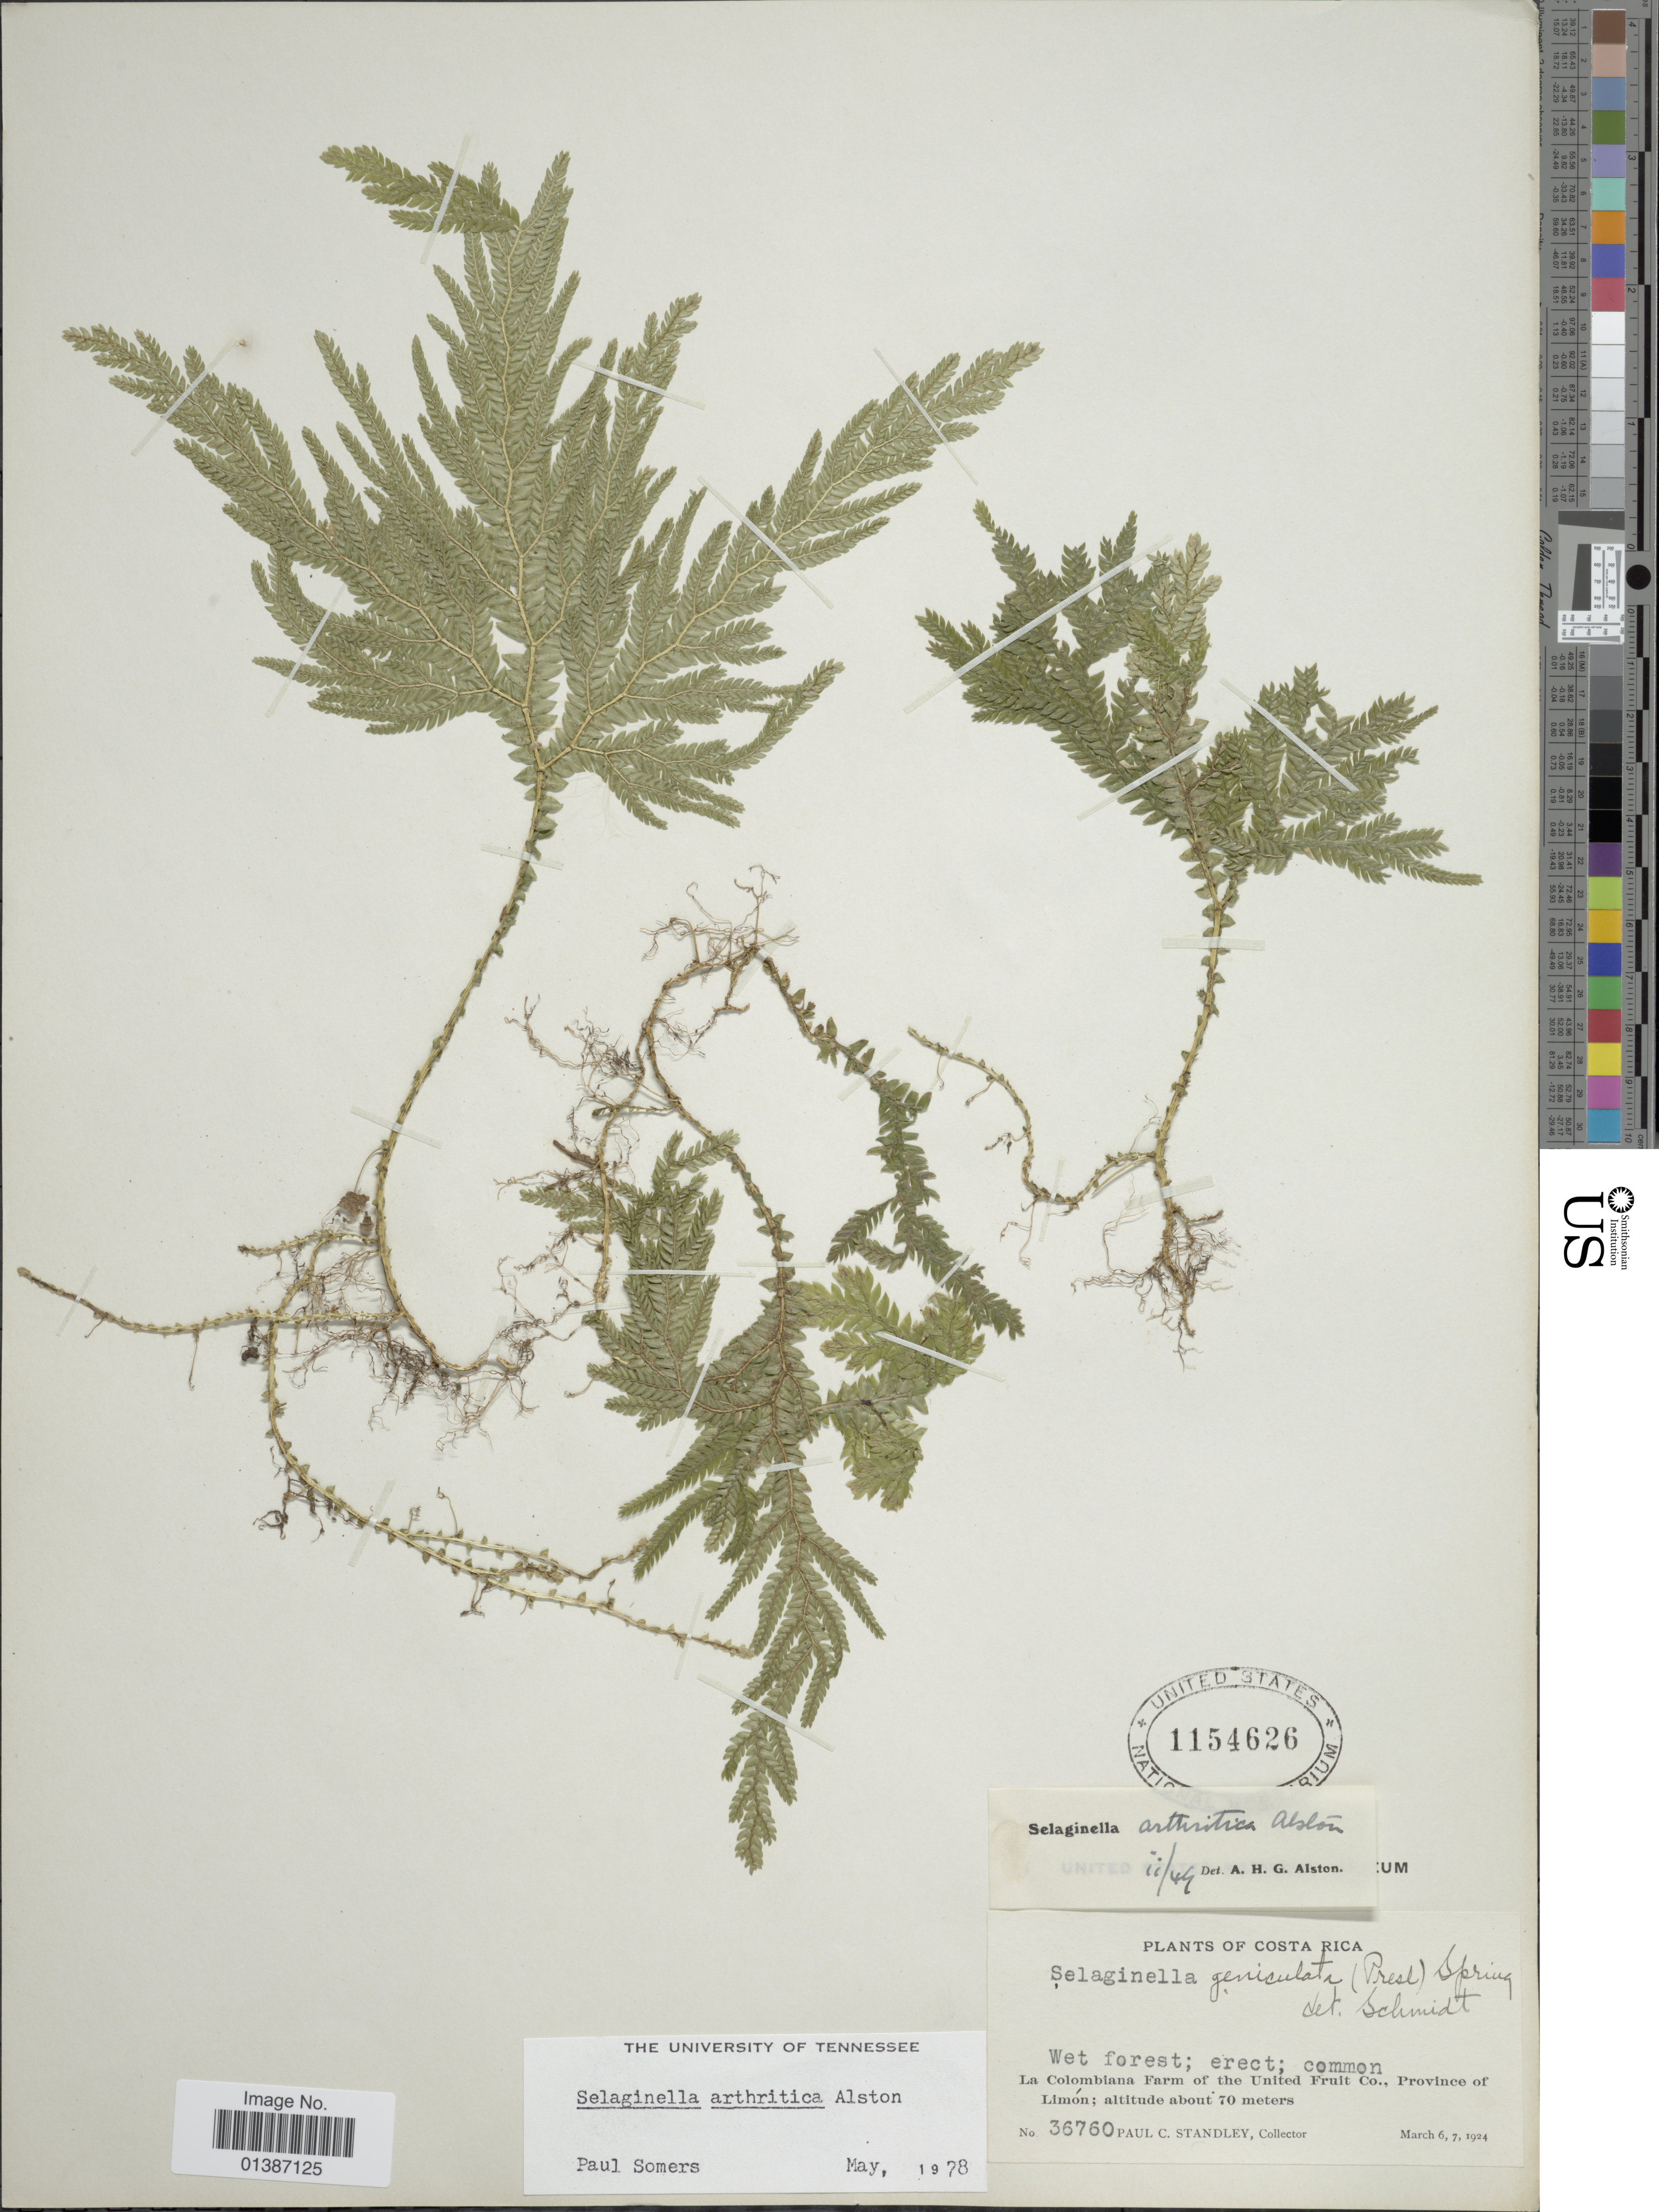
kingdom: Plantae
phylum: Tracheophyta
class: Lycopodiopsida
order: Selaginellales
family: Selaginellaceae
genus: Selaginella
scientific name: Selaginella arthritica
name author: Alston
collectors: P. C. Standley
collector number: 36760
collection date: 1924-03-06/1924-03-07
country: Costa Rica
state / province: Limón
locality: La Colombiana Farm of the United Fruit Co., Province of Limón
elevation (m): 70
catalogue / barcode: US 1154626